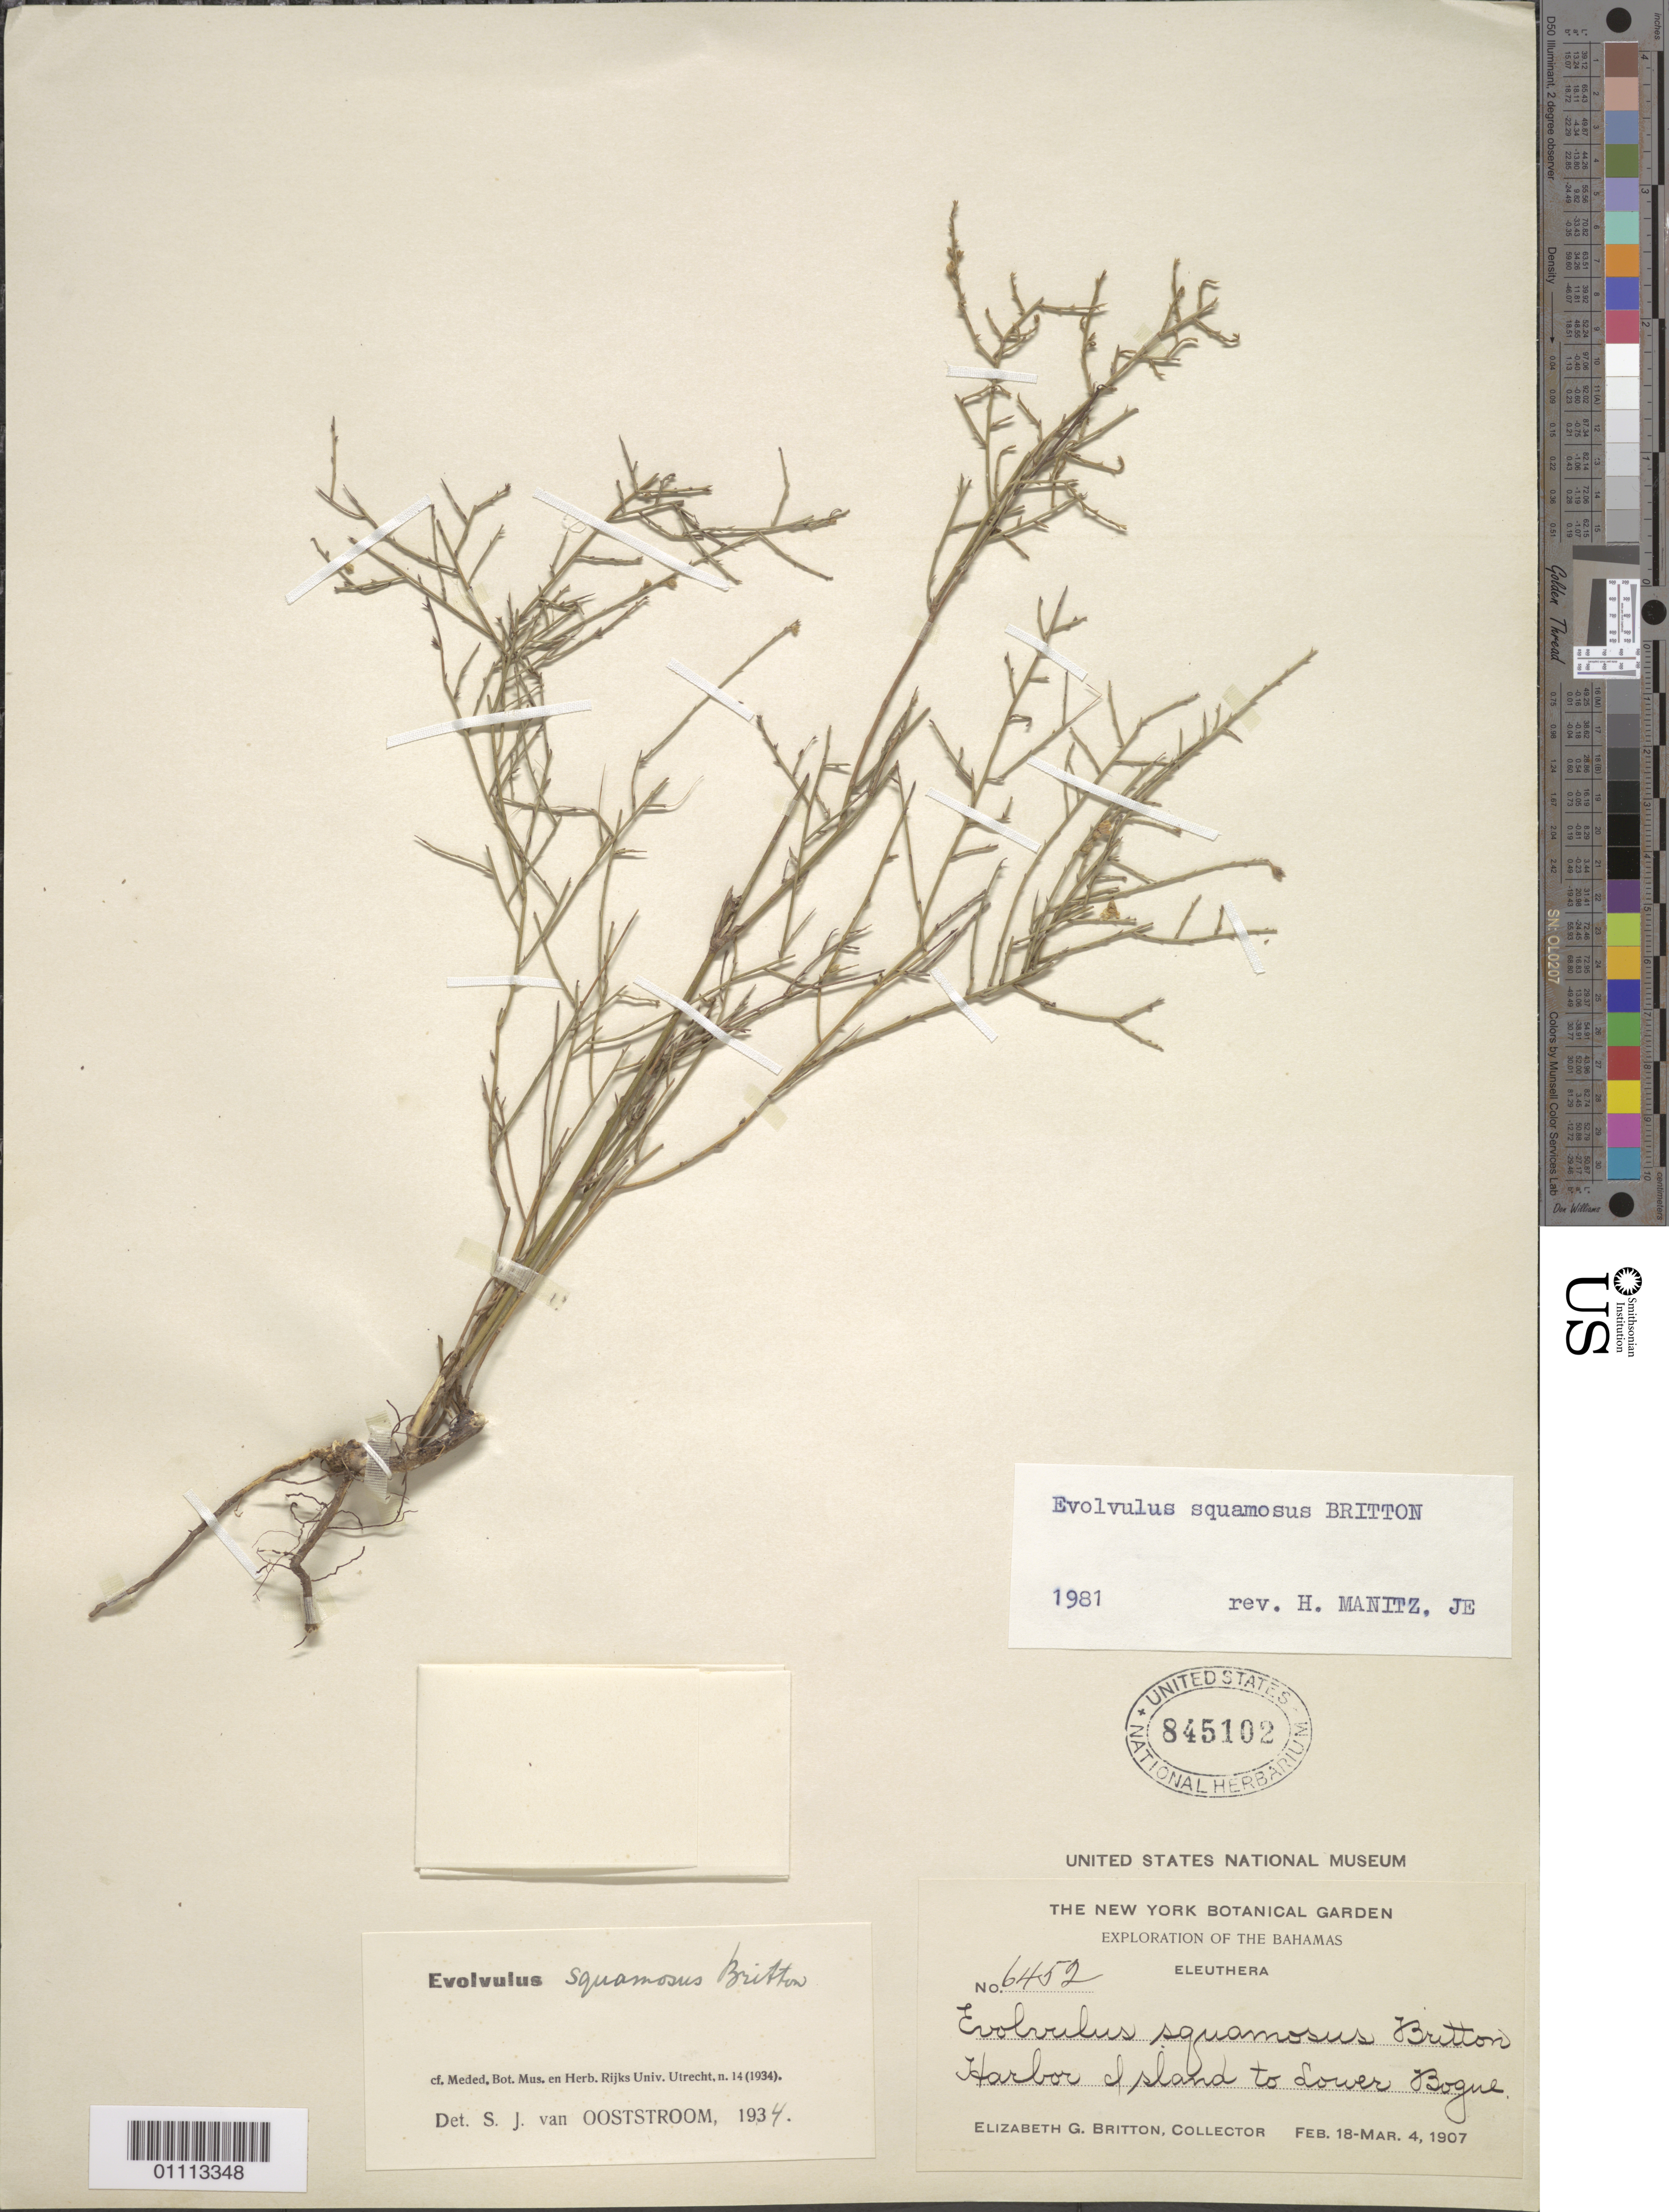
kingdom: Plantae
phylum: Tracheophyta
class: Magnoliopsida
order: Solanales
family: Convolvulaceae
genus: Evolvulus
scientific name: Evolvulus squamosus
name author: Britton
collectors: E. G. Britton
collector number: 6452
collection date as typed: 18 Feb 1907 to 04 Mar 1907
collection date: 1907-02-18/1907-03-04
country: Bahamas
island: Eleuthera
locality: Harbor Island to Lower Bogue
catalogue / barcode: US 845102